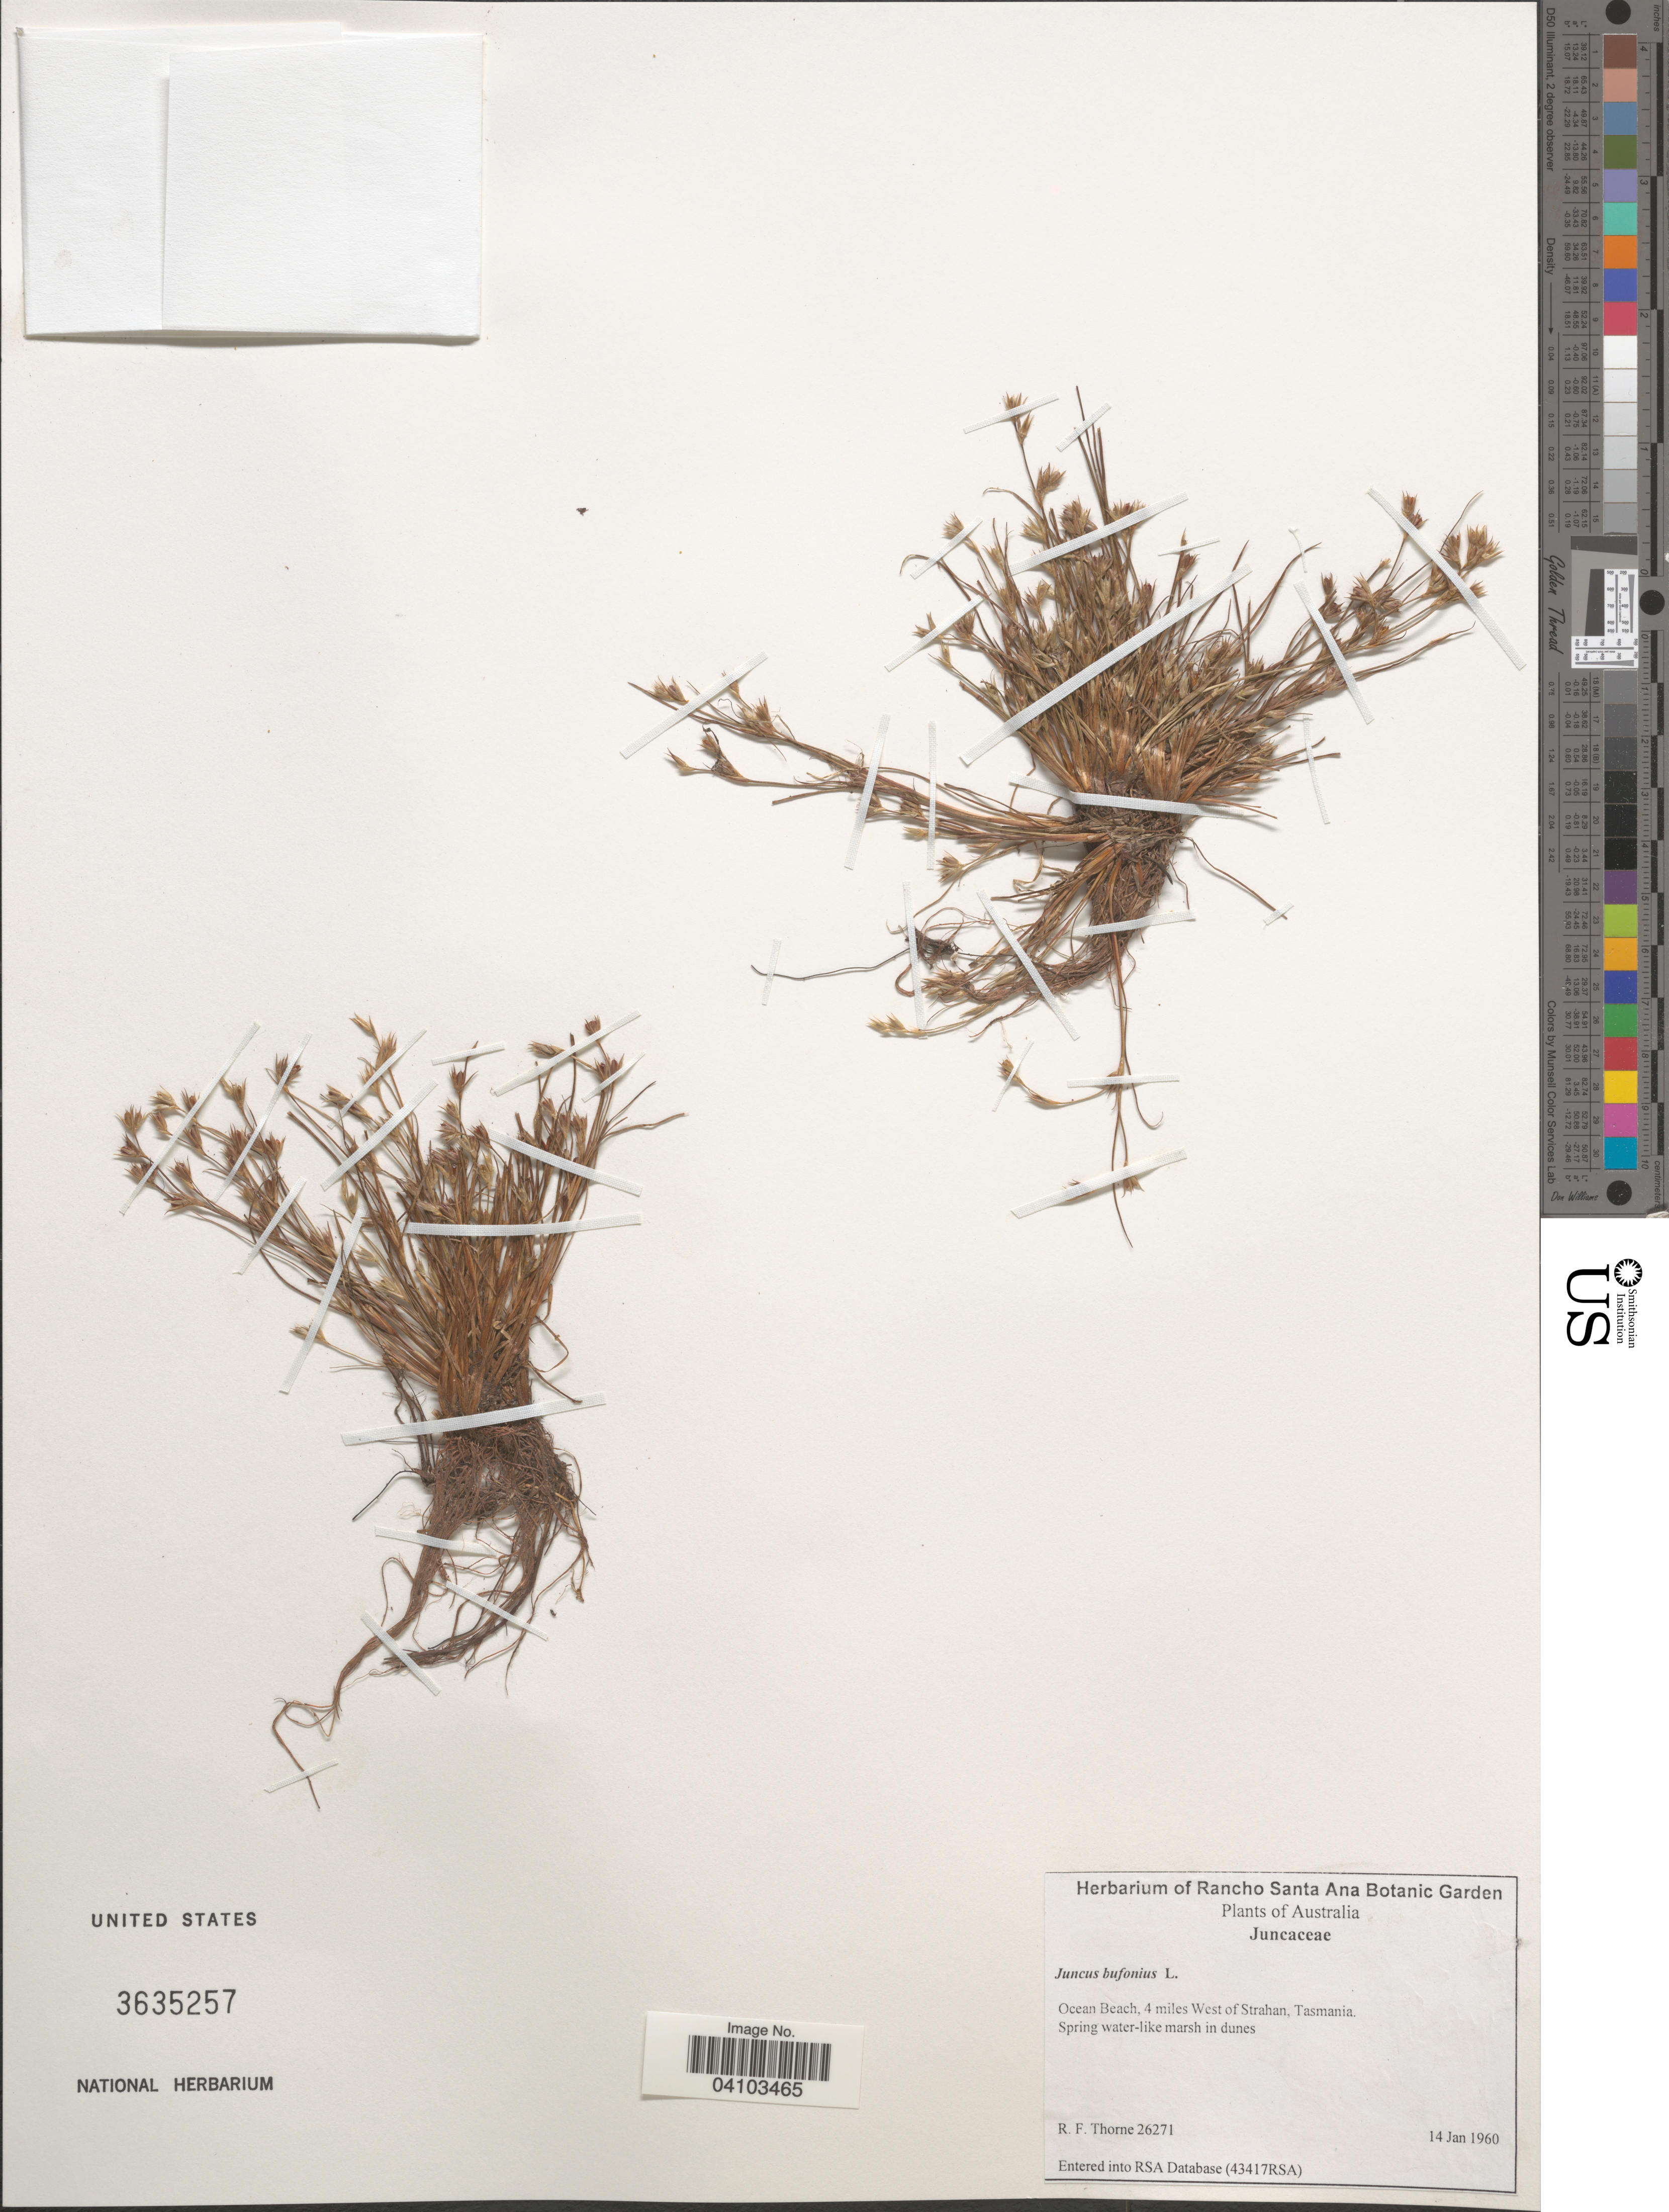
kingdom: Plantae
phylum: Tracheophyta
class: Liliopsida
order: Poales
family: Juncaceae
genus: Juncus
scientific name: Juncus bufonius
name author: L.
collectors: R. Thorne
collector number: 26271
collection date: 1960-01-14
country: Australia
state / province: Tasmania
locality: Ocean Beach, 4 miles West of Strahan.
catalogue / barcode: US 3635257